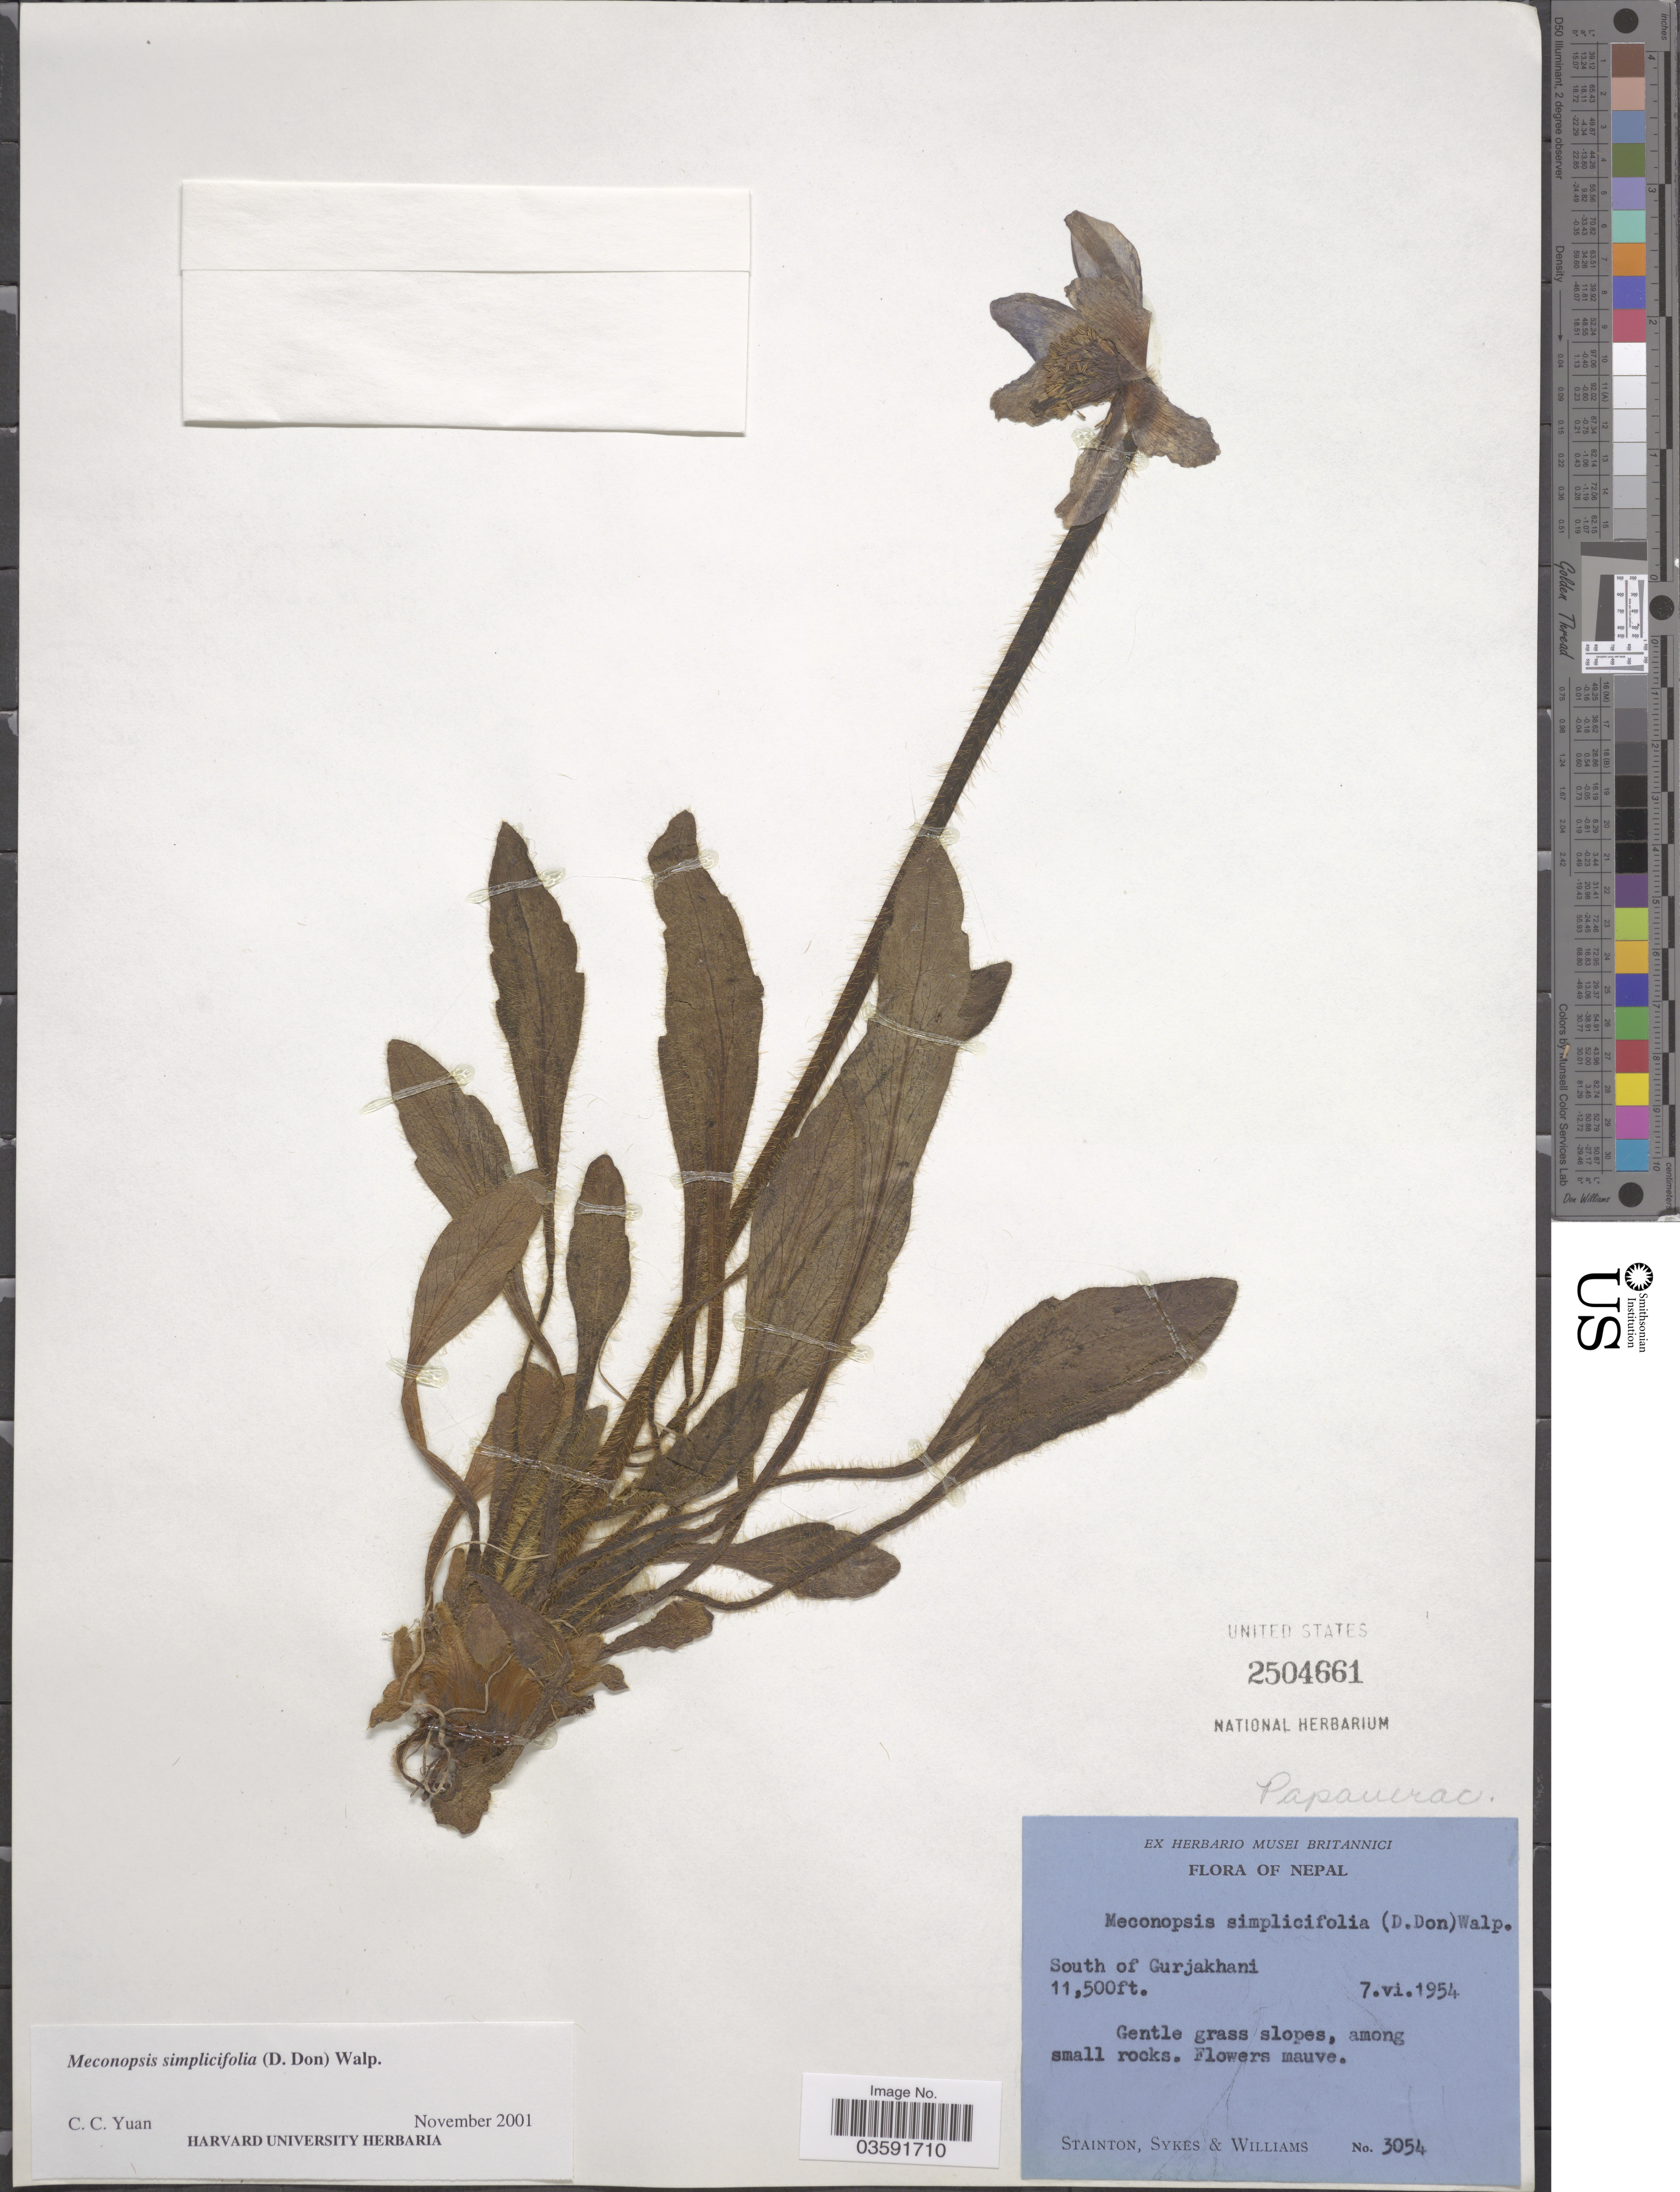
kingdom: Plantae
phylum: Tracheophyta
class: Magnoliopsida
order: Ranunculales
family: Papaveraceae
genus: Meconopsis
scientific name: Meconopsis simplicifolia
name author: (D. Don) Walp.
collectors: -. Stainton, Sykes, -- & -- Williams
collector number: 3054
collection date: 1954-06-07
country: Nepal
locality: South of Gurjakhani.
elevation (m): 3505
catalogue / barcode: US 2504661